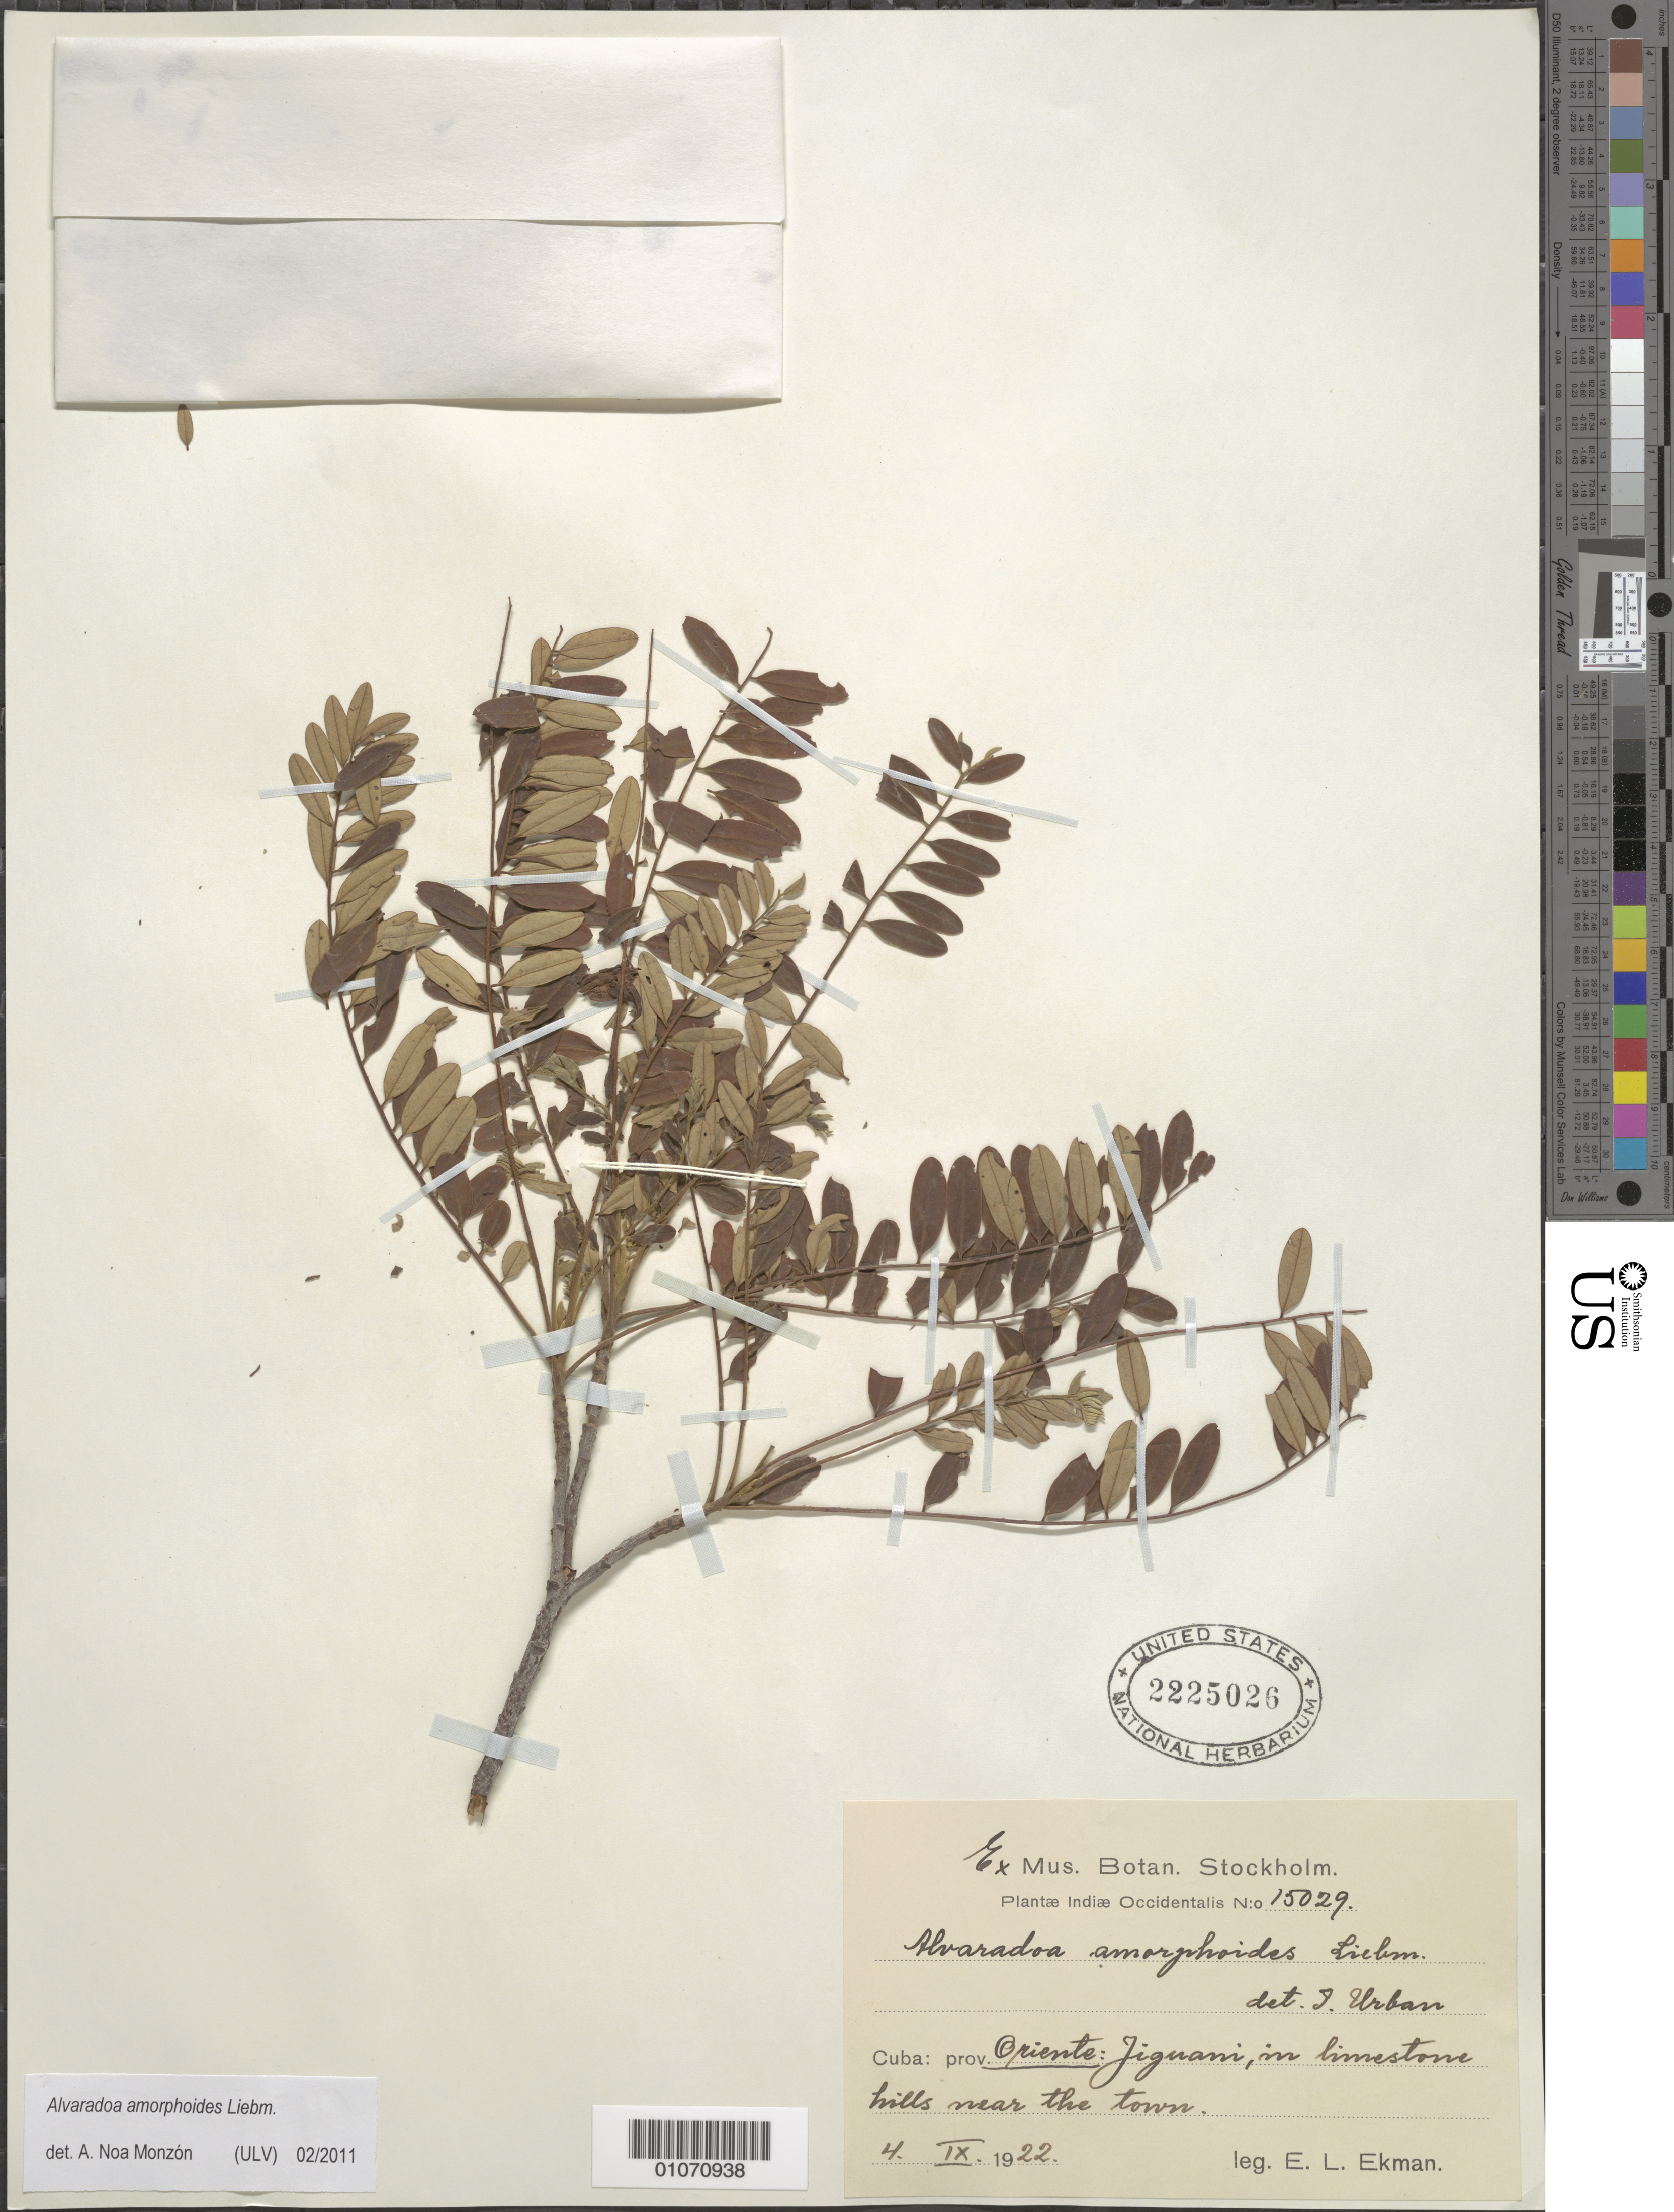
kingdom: Plantae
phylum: Tracheophyta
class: Magnoliopsida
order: Picramniales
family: Picramniaceae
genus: Alvaradoa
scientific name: Alvaradoa amorphoides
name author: Liebm.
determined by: Noa Monzón, A.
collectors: E. L. Ekman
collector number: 15029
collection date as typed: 04 Sep 1922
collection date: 1922-09-04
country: Cuba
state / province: Oriente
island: Cuba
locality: Jiguani, hills near the town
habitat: In limestone hills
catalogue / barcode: US 2225026